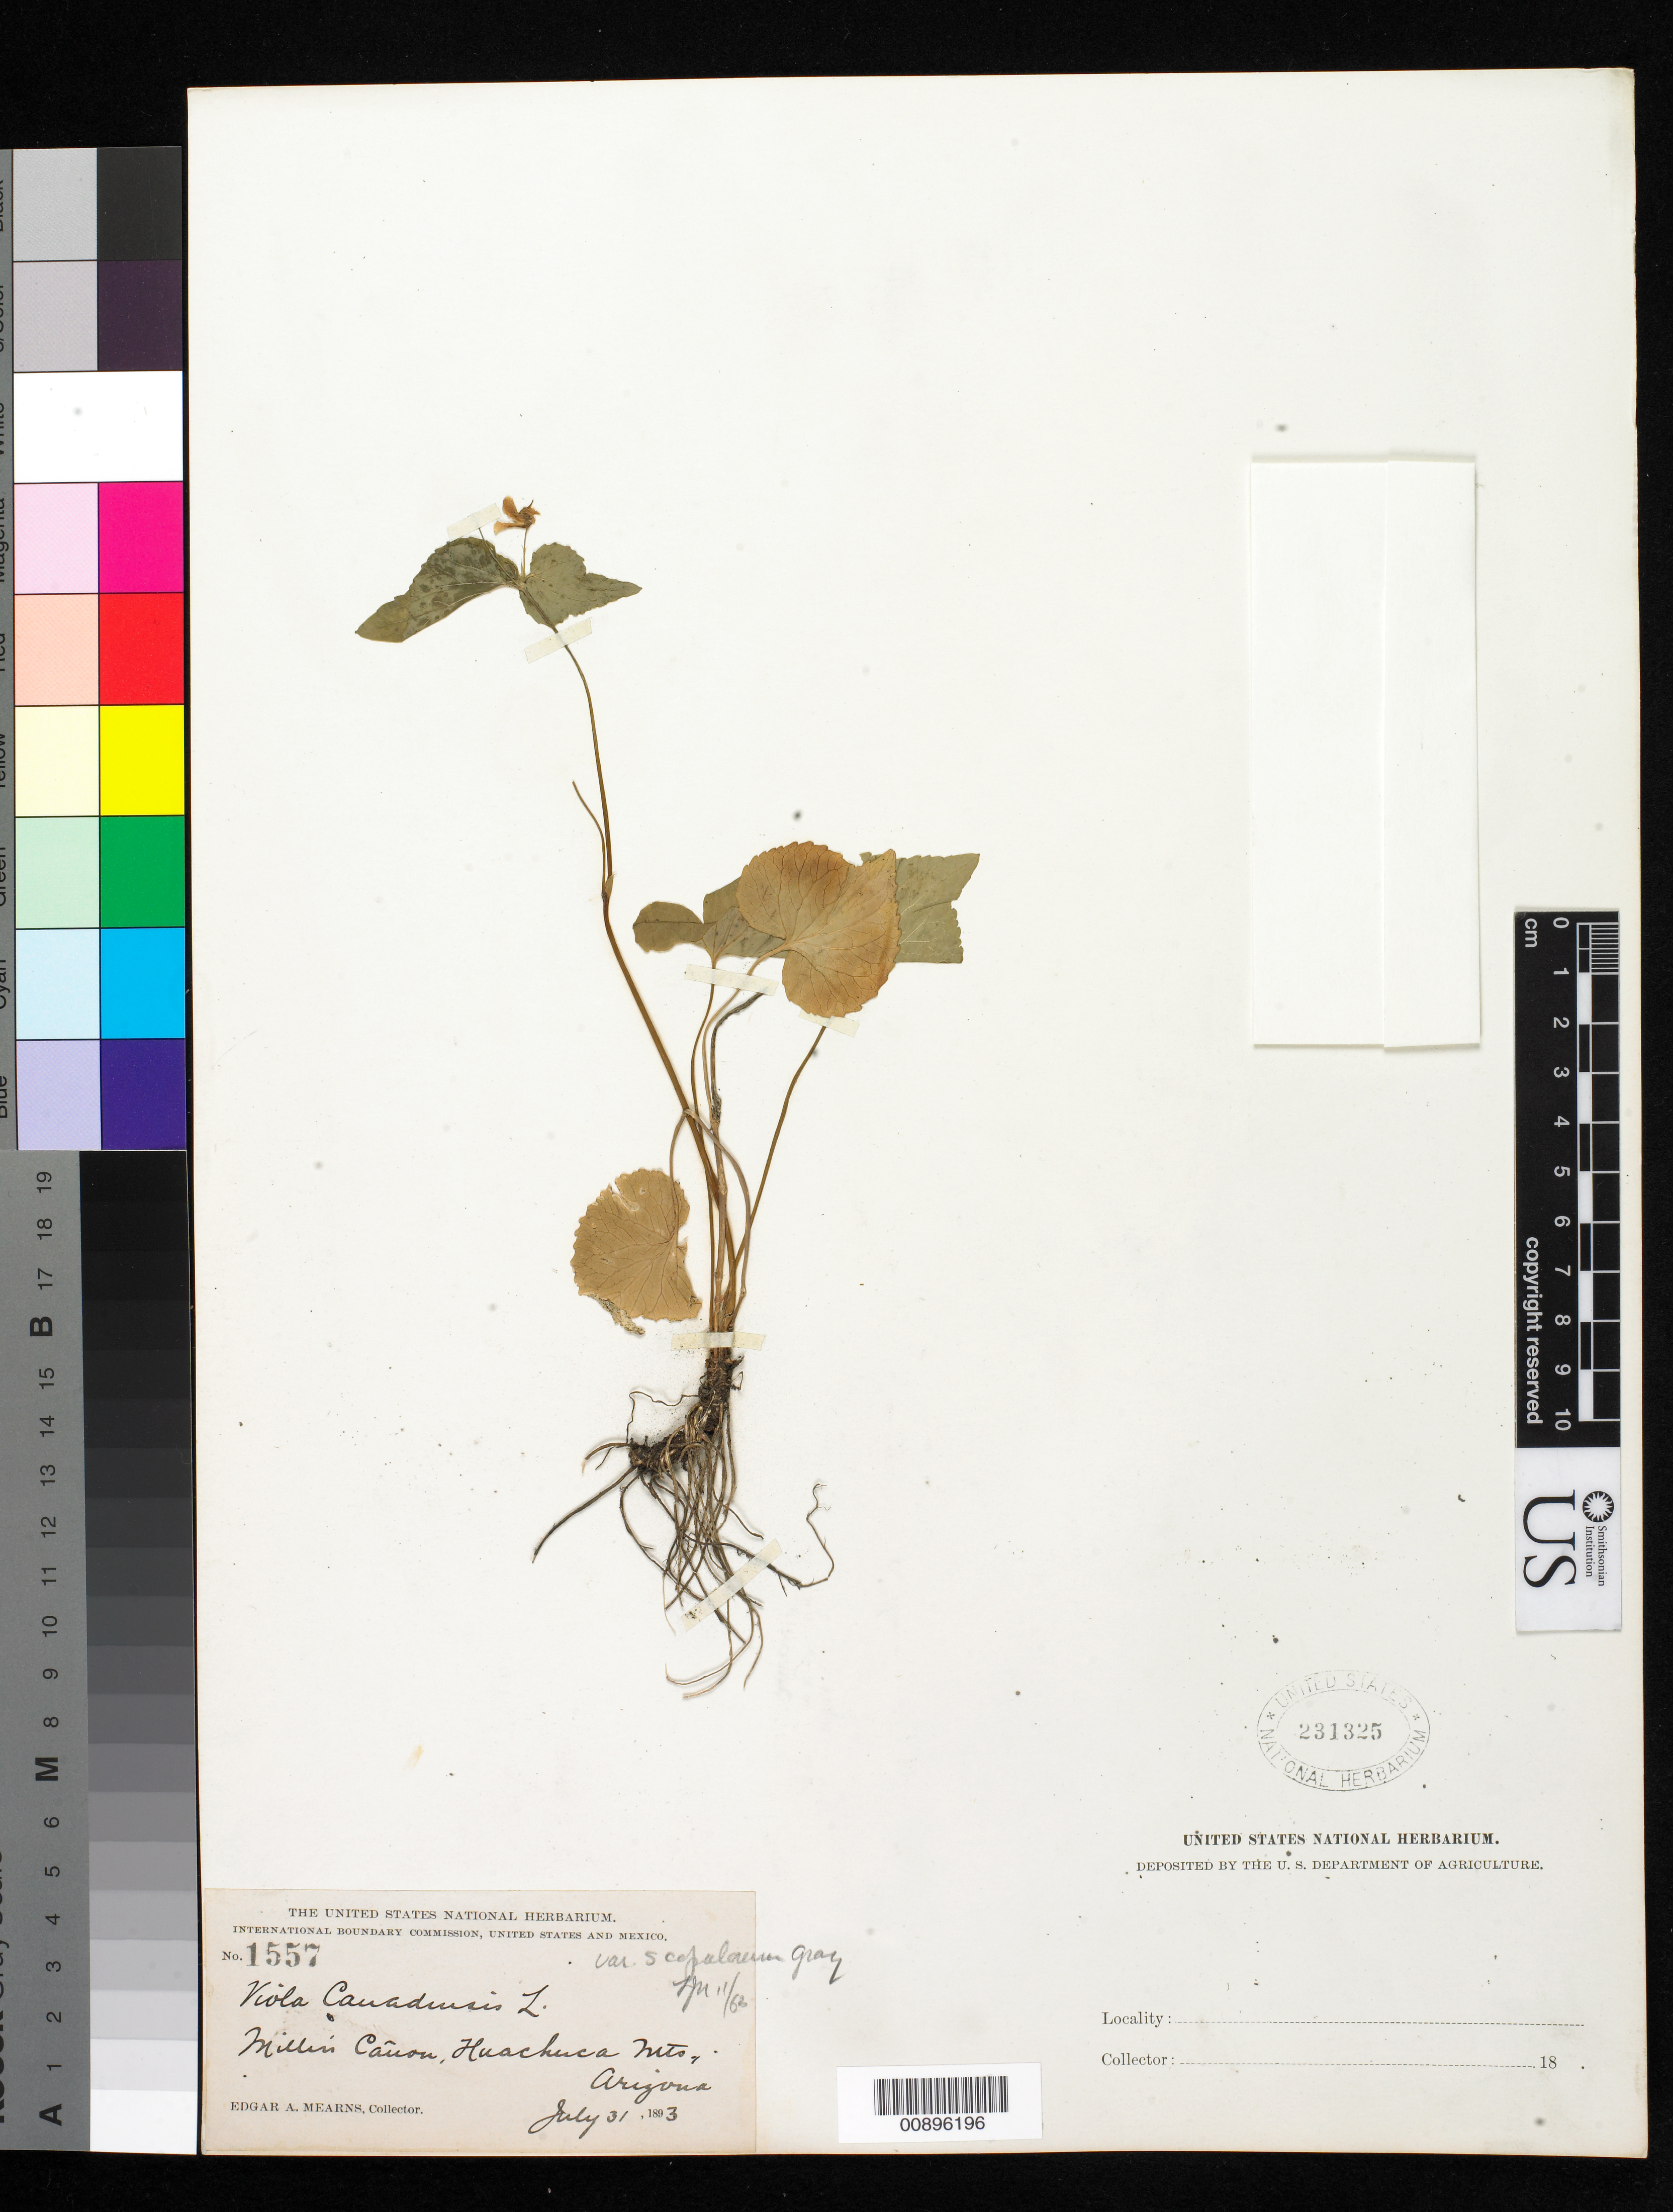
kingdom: Plantae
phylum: Tracheophyta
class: Magnoliopsida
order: Malpighiales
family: Violaceae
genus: Viola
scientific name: Viola canadensis var. scopulorum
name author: A. Gray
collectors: E. A. Mearns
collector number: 1557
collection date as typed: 31 Jul 1893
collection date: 1893-07-31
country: United States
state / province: Arizona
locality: Miller's Cañon, Huachuca Mts.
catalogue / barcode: US 231325